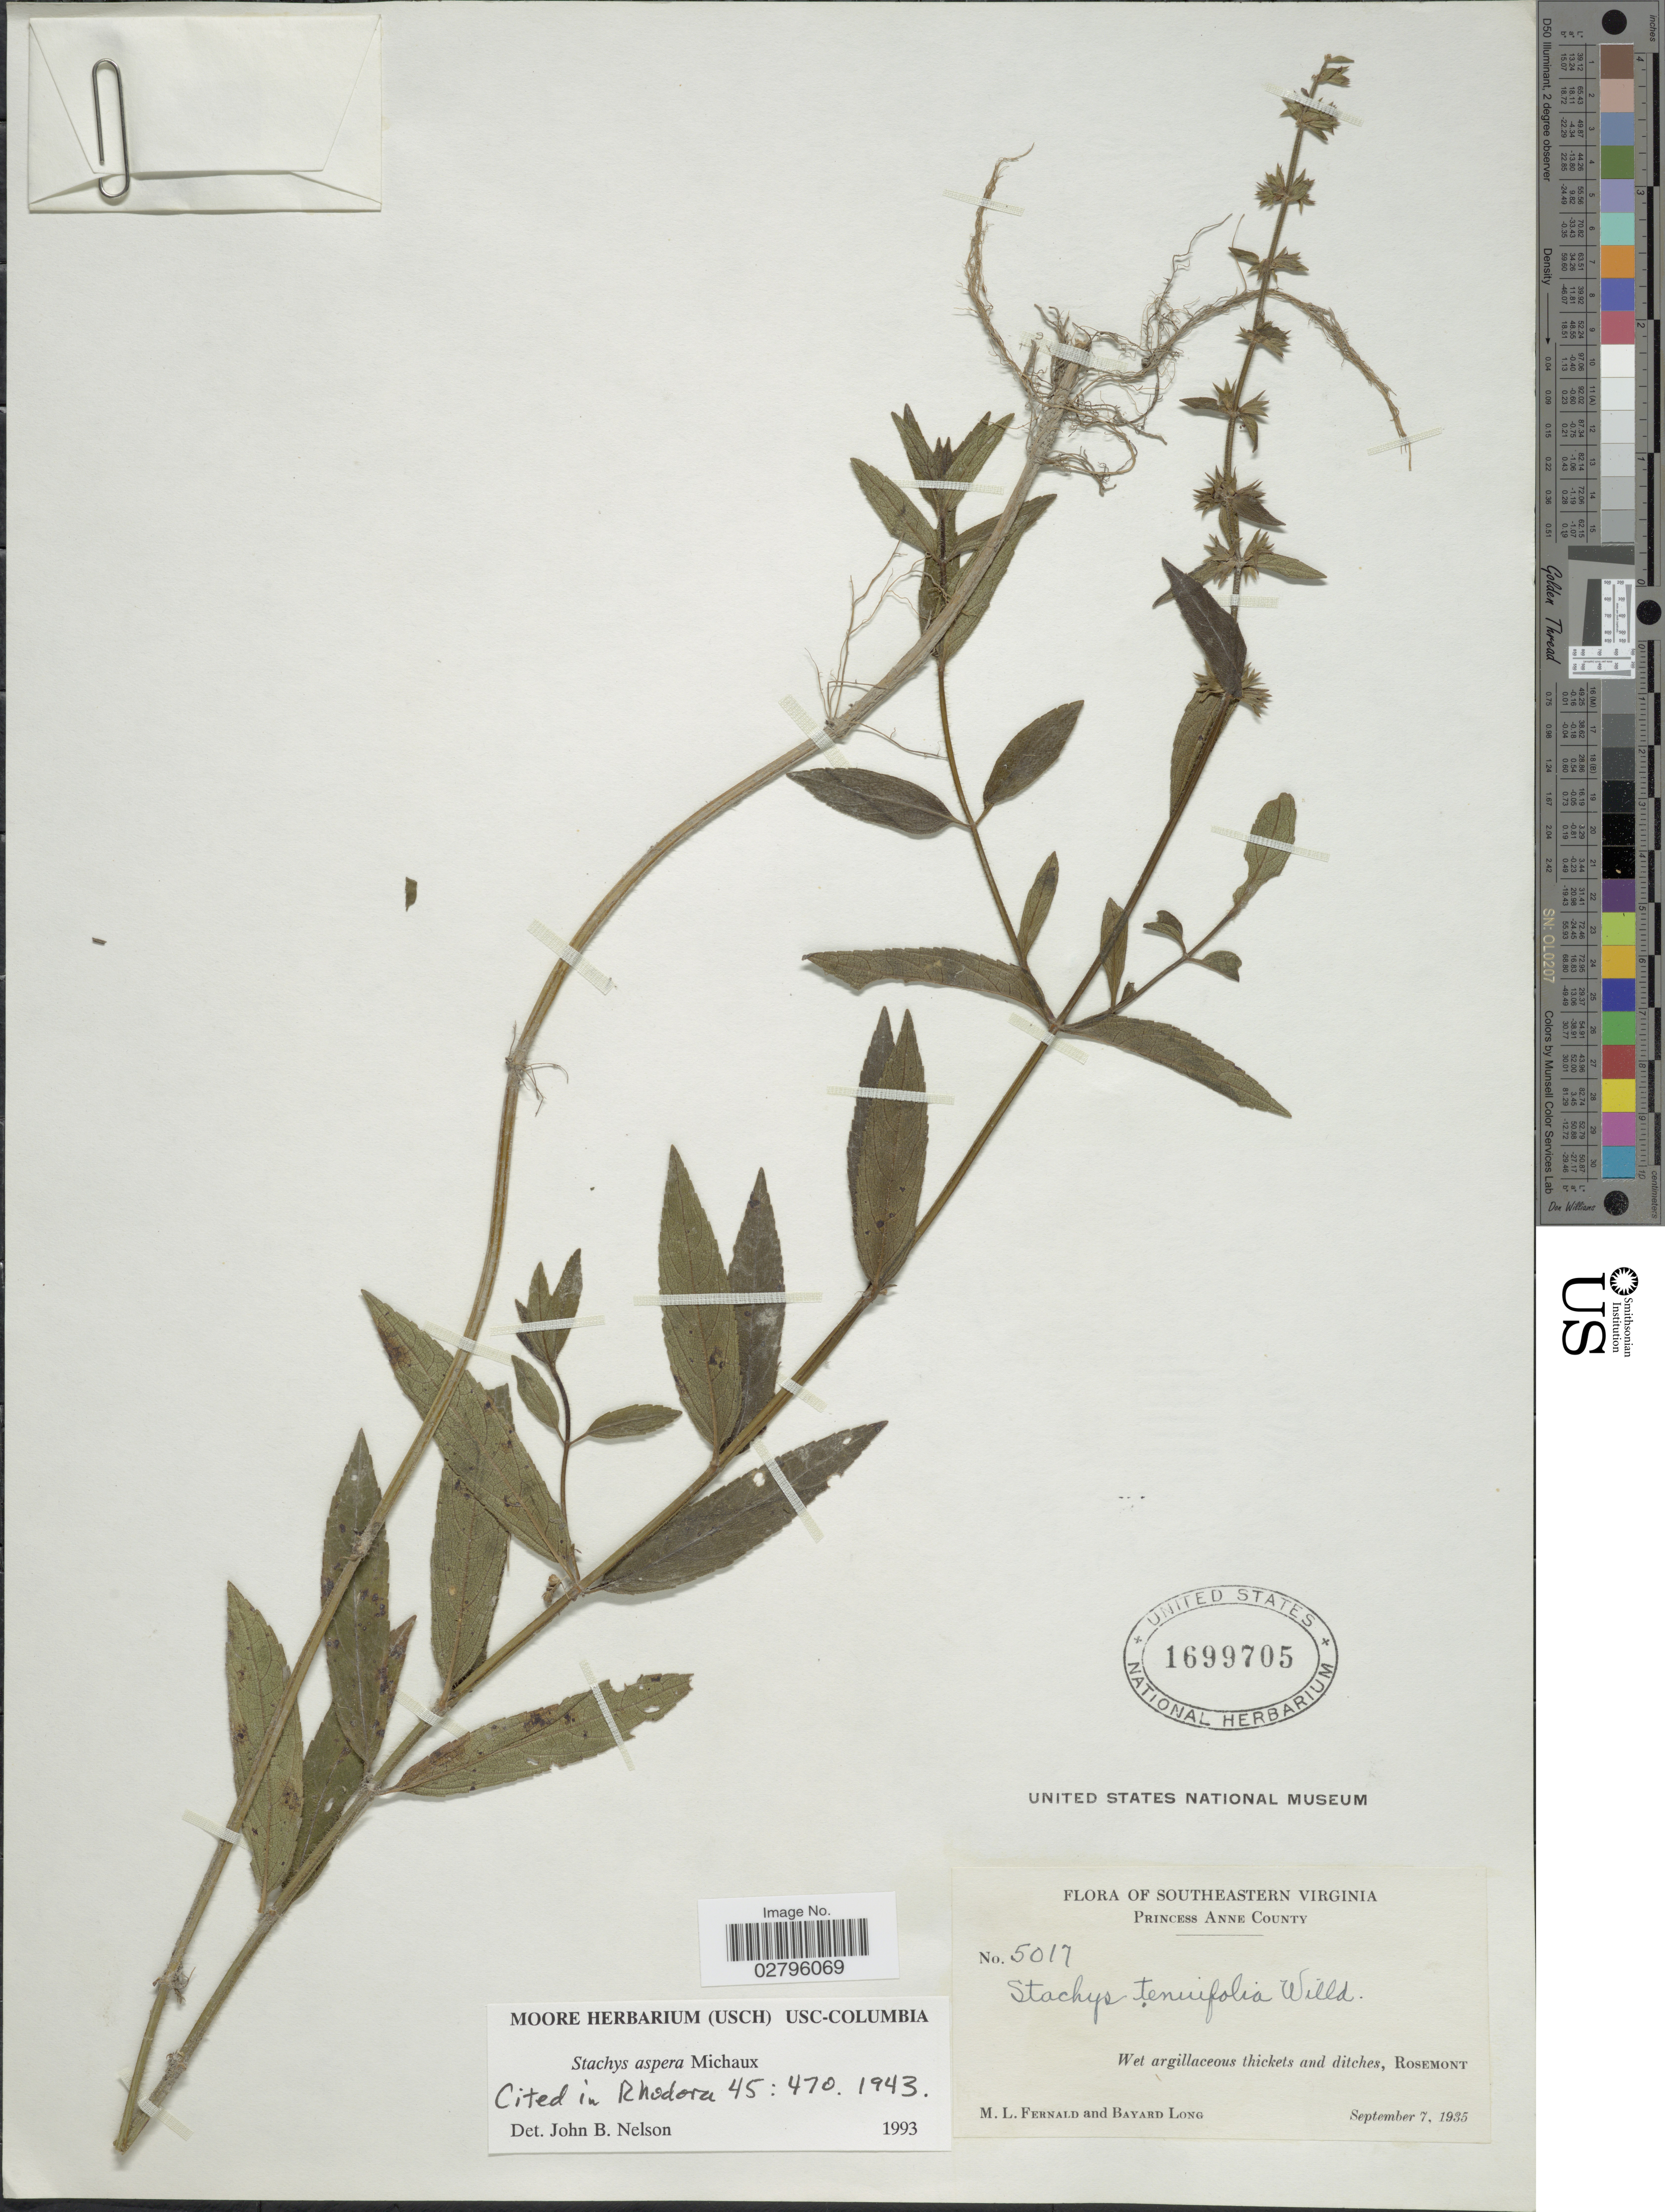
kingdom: Plantae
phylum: Tracheophyta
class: Magnoliopsida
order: Lamiales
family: Lamiaceae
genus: Stachys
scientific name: Stachys aspera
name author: Michx.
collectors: M. L. Fernald & B. Long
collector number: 5017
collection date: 1935-09-07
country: United States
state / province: Virginia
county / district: City of Virginia Beach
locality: Southeastern Virginia, Princess Anne (=historic county name) County, Rosemont.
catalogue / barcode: US 1699705